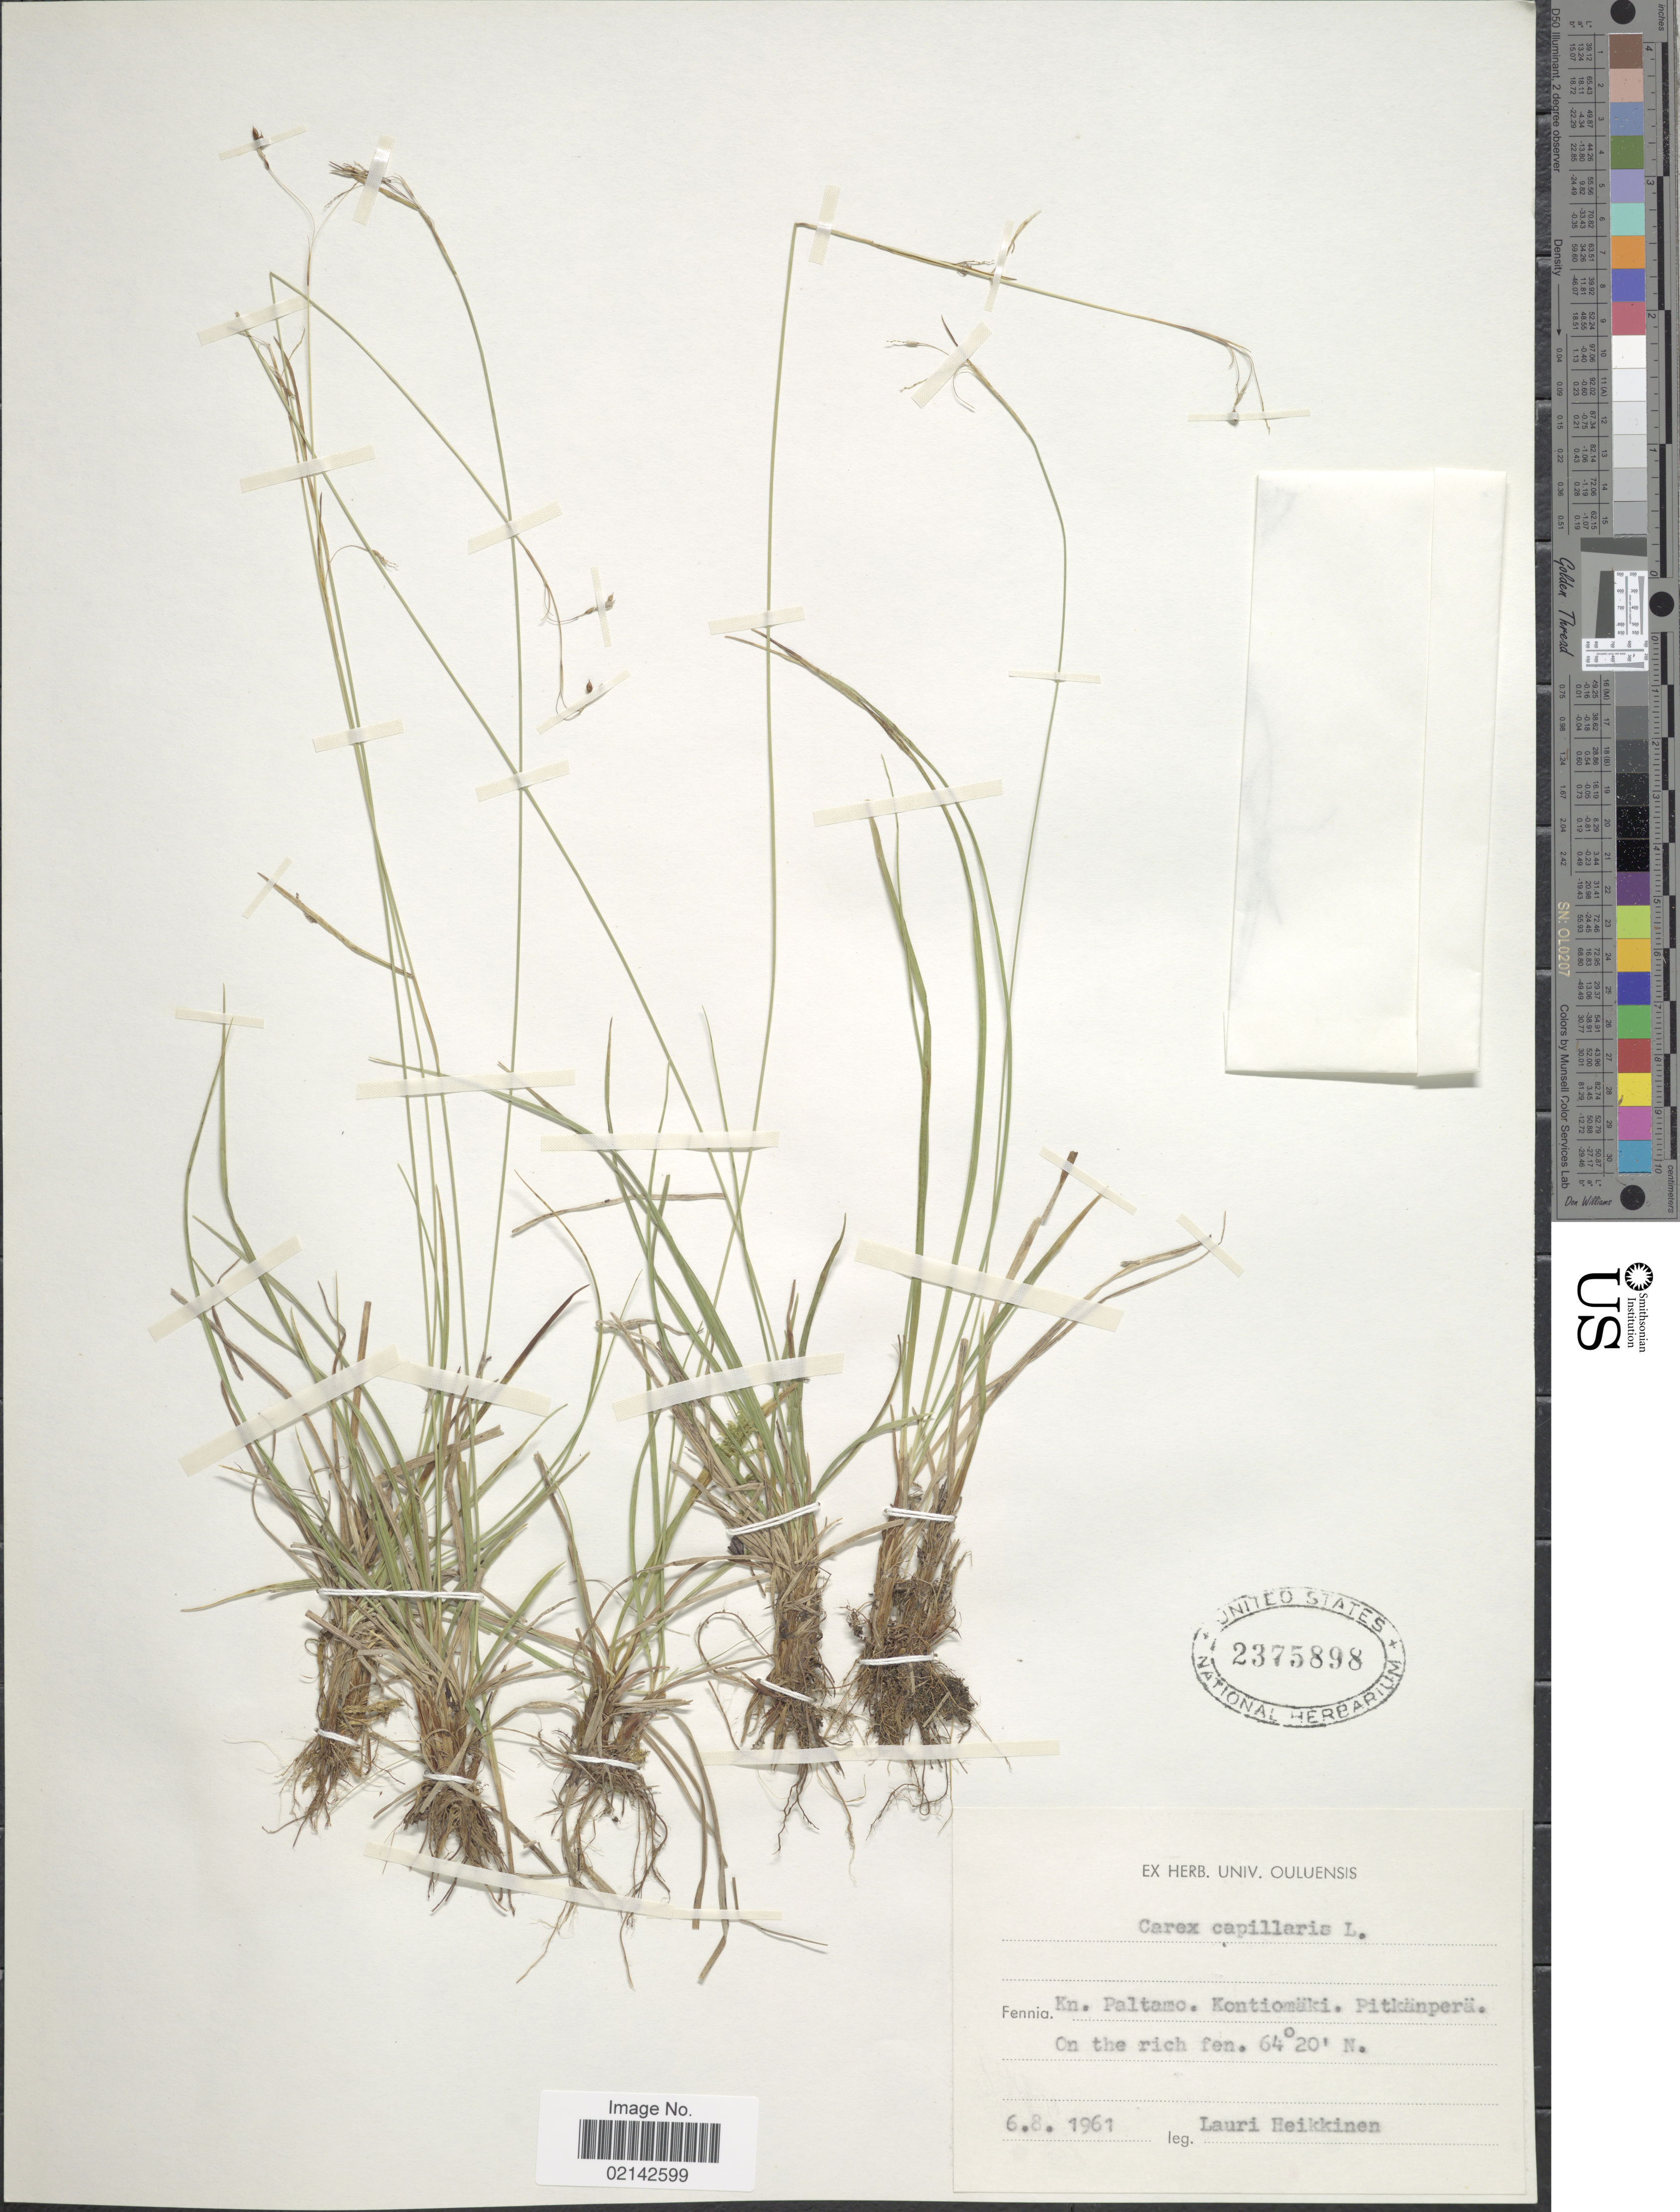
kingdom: Plantae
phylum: Tracheophyta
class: Liliopsida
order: Poales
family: Cyperaceae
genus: Carex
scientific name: Carex capillaris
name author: L.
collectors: L. Heikkinen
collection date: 1961-08-06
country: Finland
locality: Fennia. Kn. Paltamo. Kontiomaki. Pitkanpera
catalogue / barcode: US 2375898